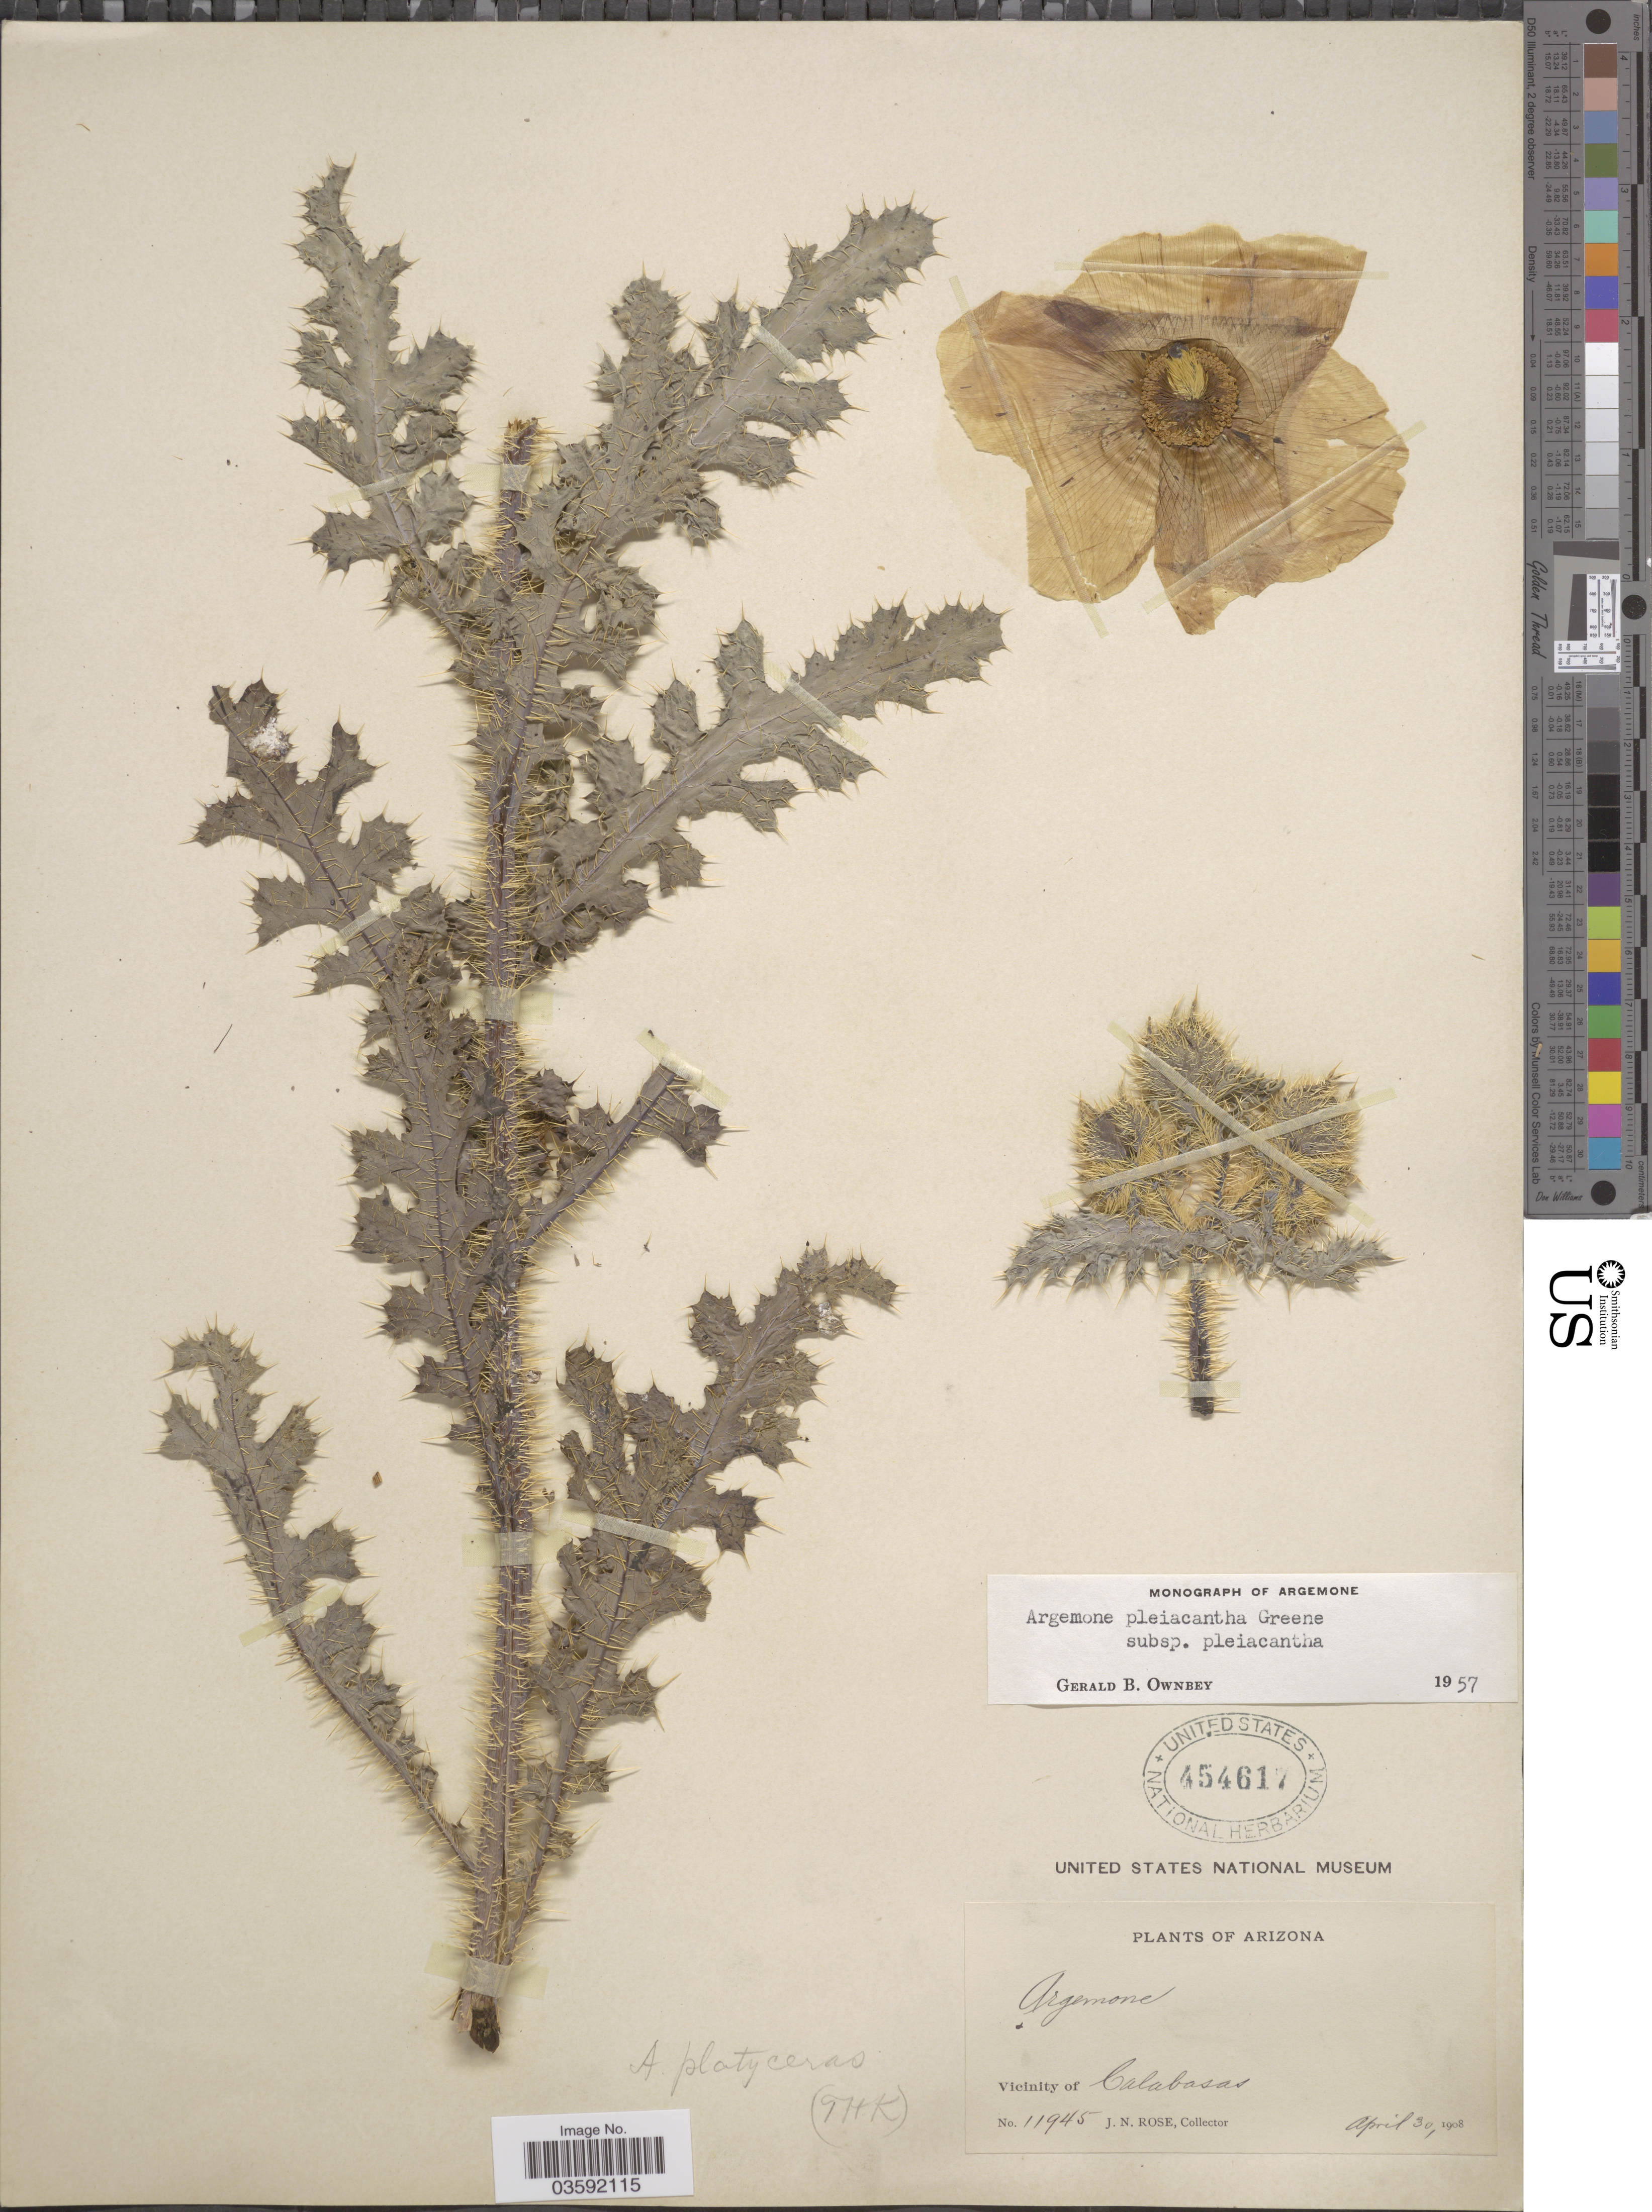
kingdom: Plantae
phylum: Tracheophyta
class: Magnoliopsida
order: Ranunculales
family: Papaveraceae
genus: Argemone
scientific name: Argemone pleiacantha subsp. pleiacantha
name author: Greene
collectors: J. N. Rose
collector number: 11945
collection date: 1908-04-30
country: United States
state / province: Arizona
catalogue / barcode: US 454617